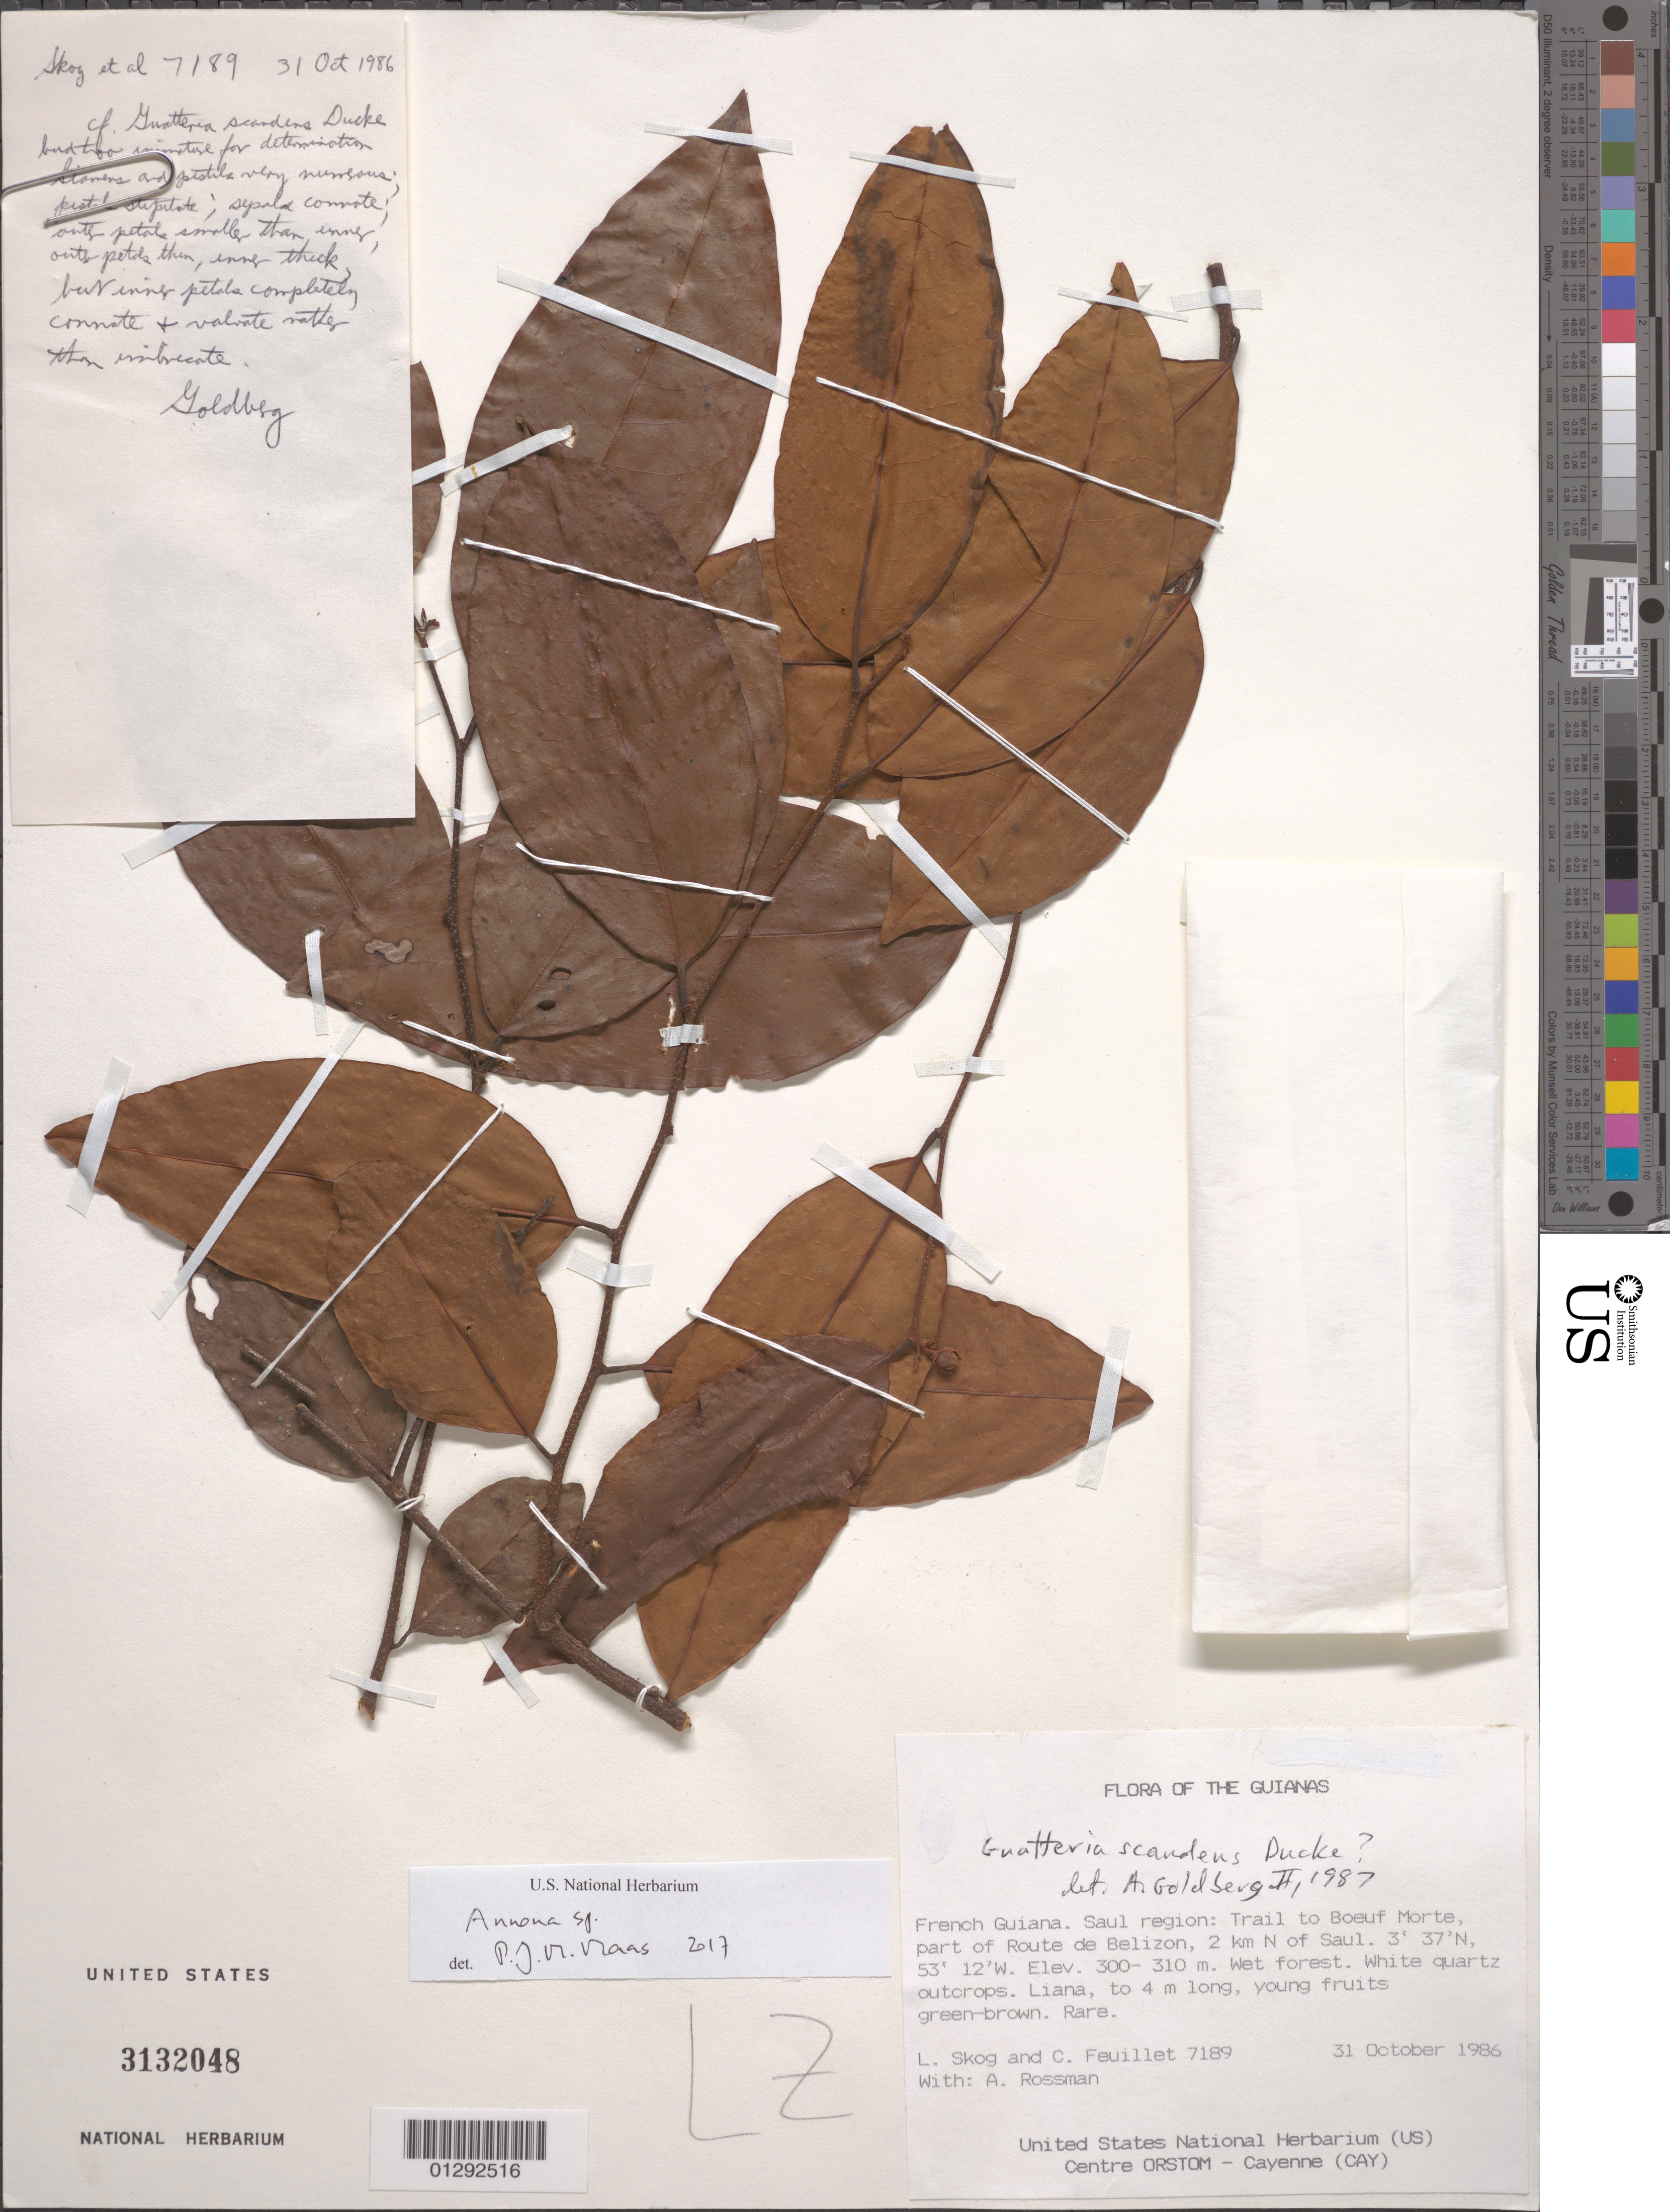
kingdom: Plantae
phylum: Tracheophyta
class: Magnoliopsida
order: Magnoliales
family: Annonaceae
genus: Annona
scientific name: Annona sp.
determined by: Maas, P. J. M.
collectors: L. E. Skog, C. Feuillet & A. Rossman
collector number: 7189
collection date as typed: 31 October 1986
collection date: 1986-10-31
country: French Guiana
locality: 2 km N of Saül. Trail to Boeuf Morte, part of Route de Belizon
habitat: Wet forest. White quartz outcrops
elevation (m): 300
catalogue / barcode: US 3132048